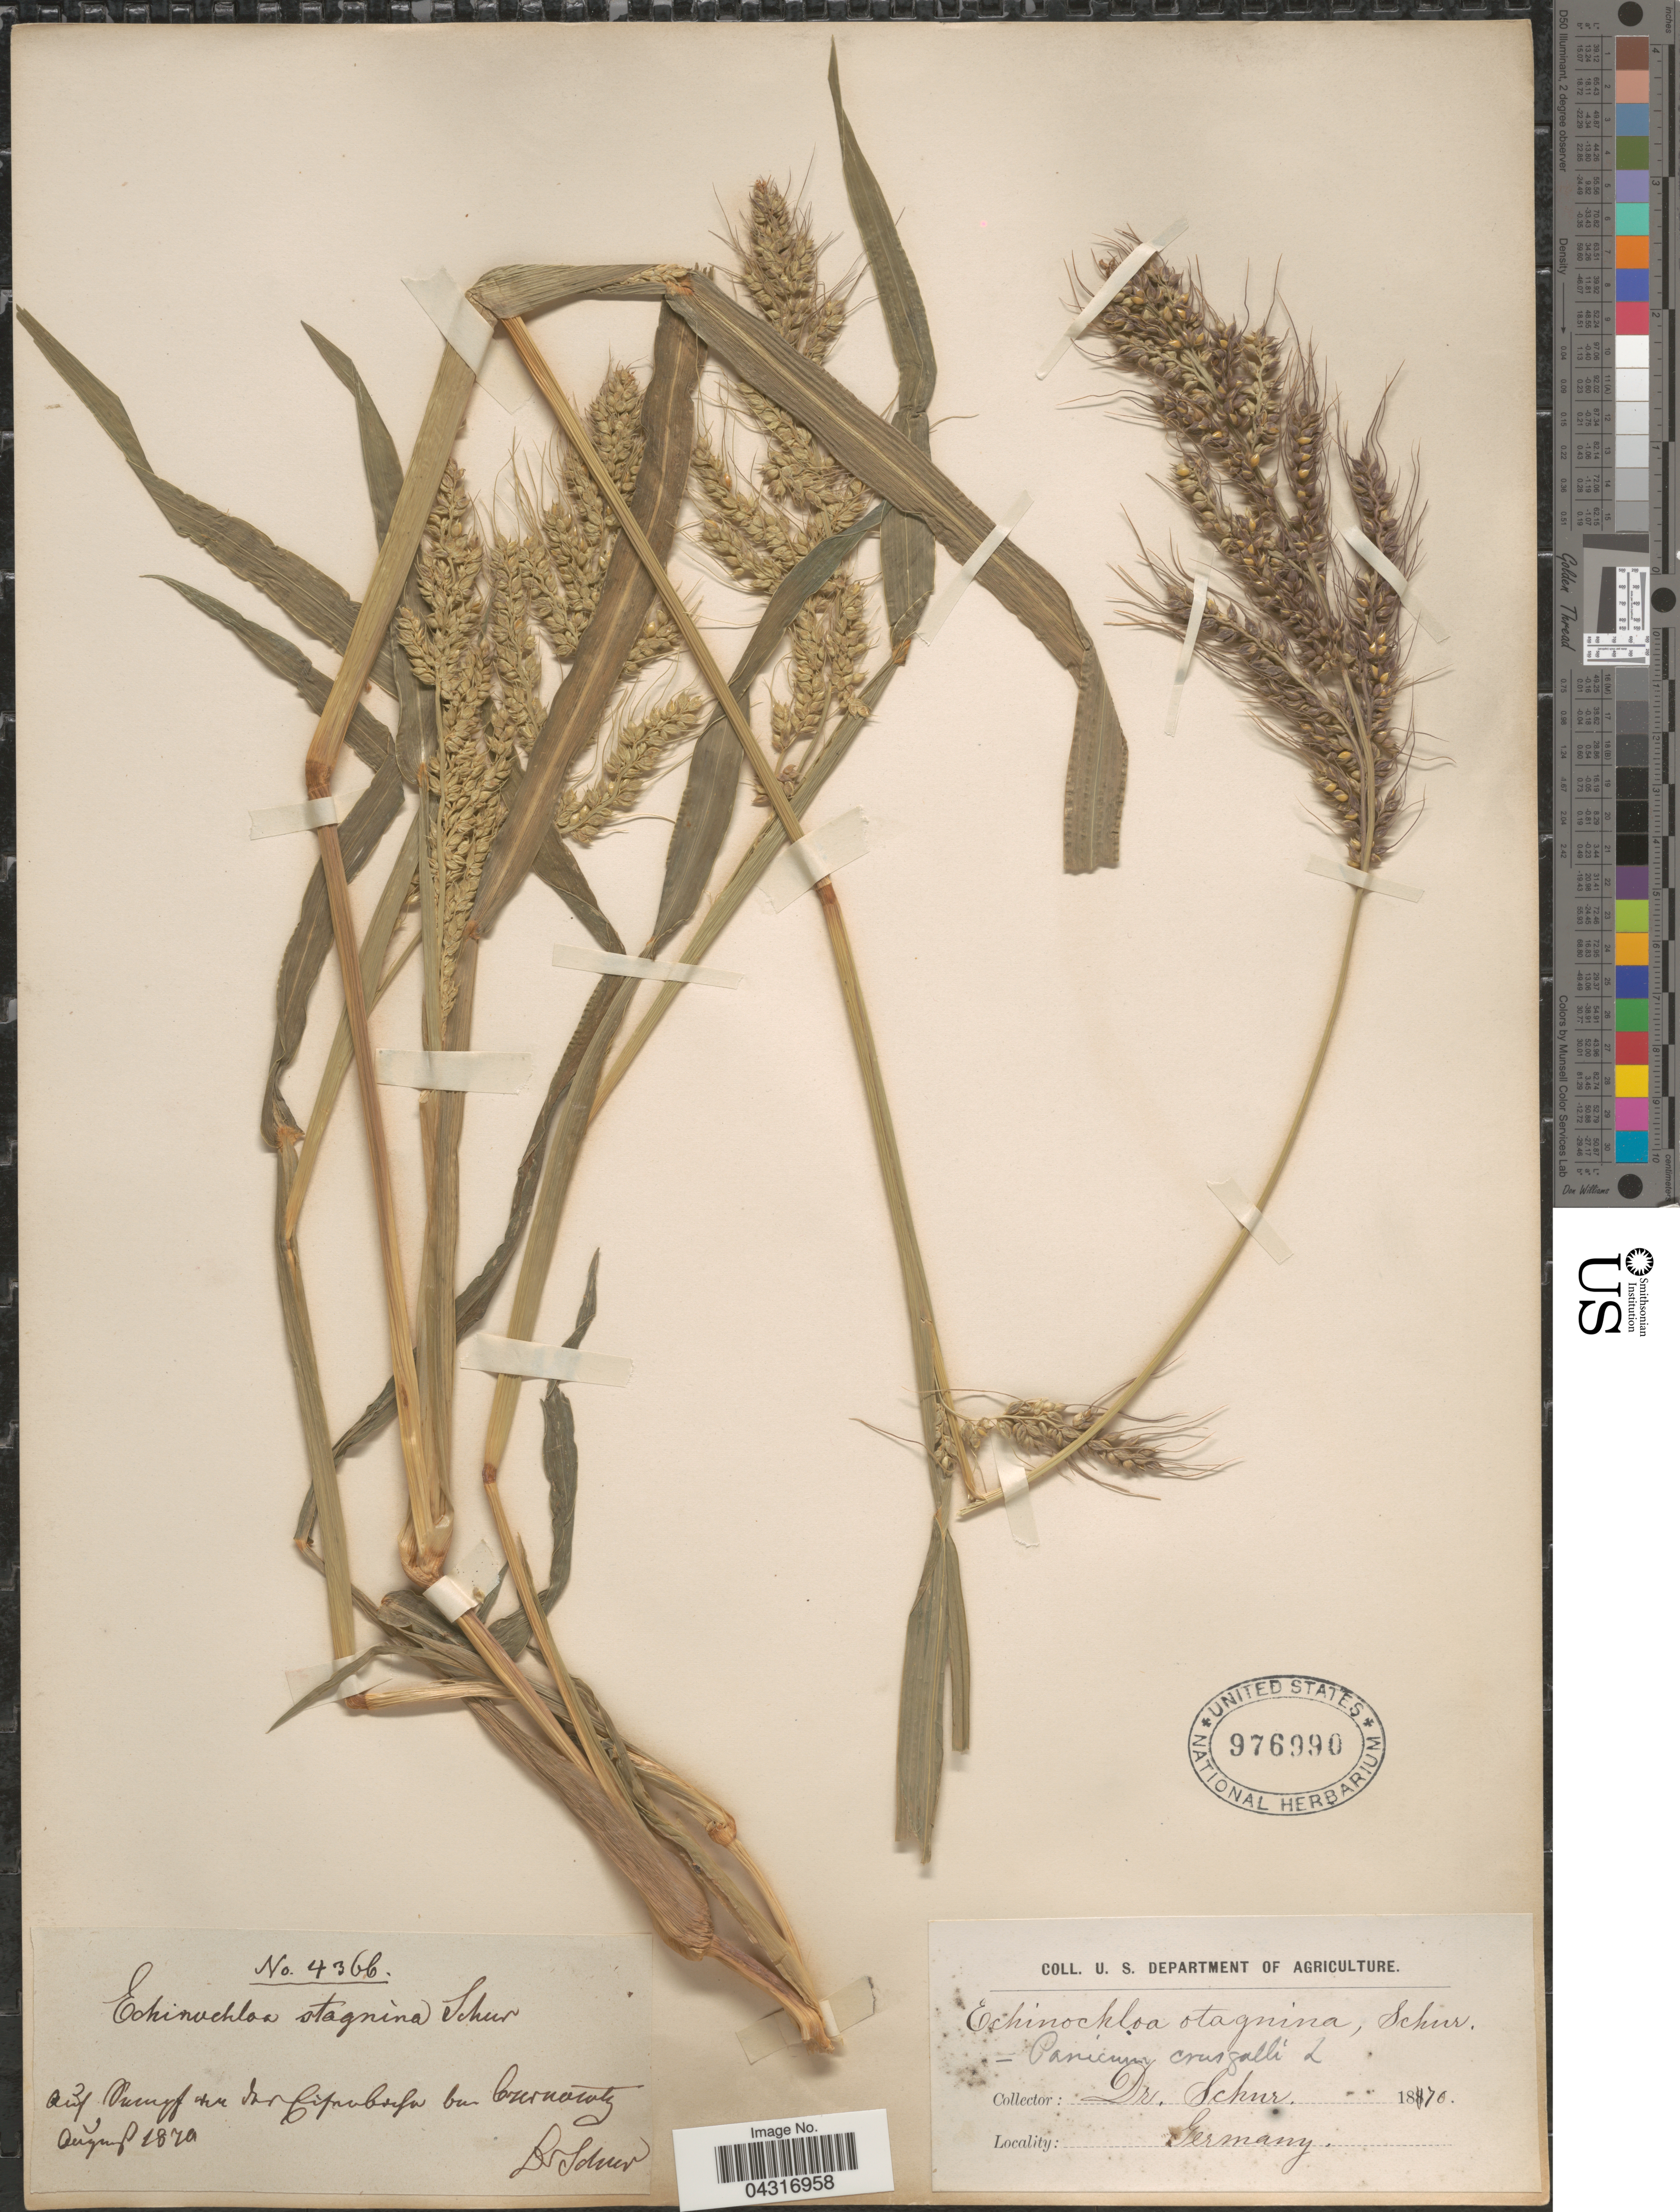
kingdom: Plantae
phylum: Tracheophyta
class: Liliopsida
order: Poales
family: Poaceae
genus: Echinochloa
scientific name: Echinochloa crus-galli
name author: (L.) P. Beauv.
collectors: Schur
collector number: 436b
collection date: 1870-08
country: Germany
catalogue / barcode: US 976990